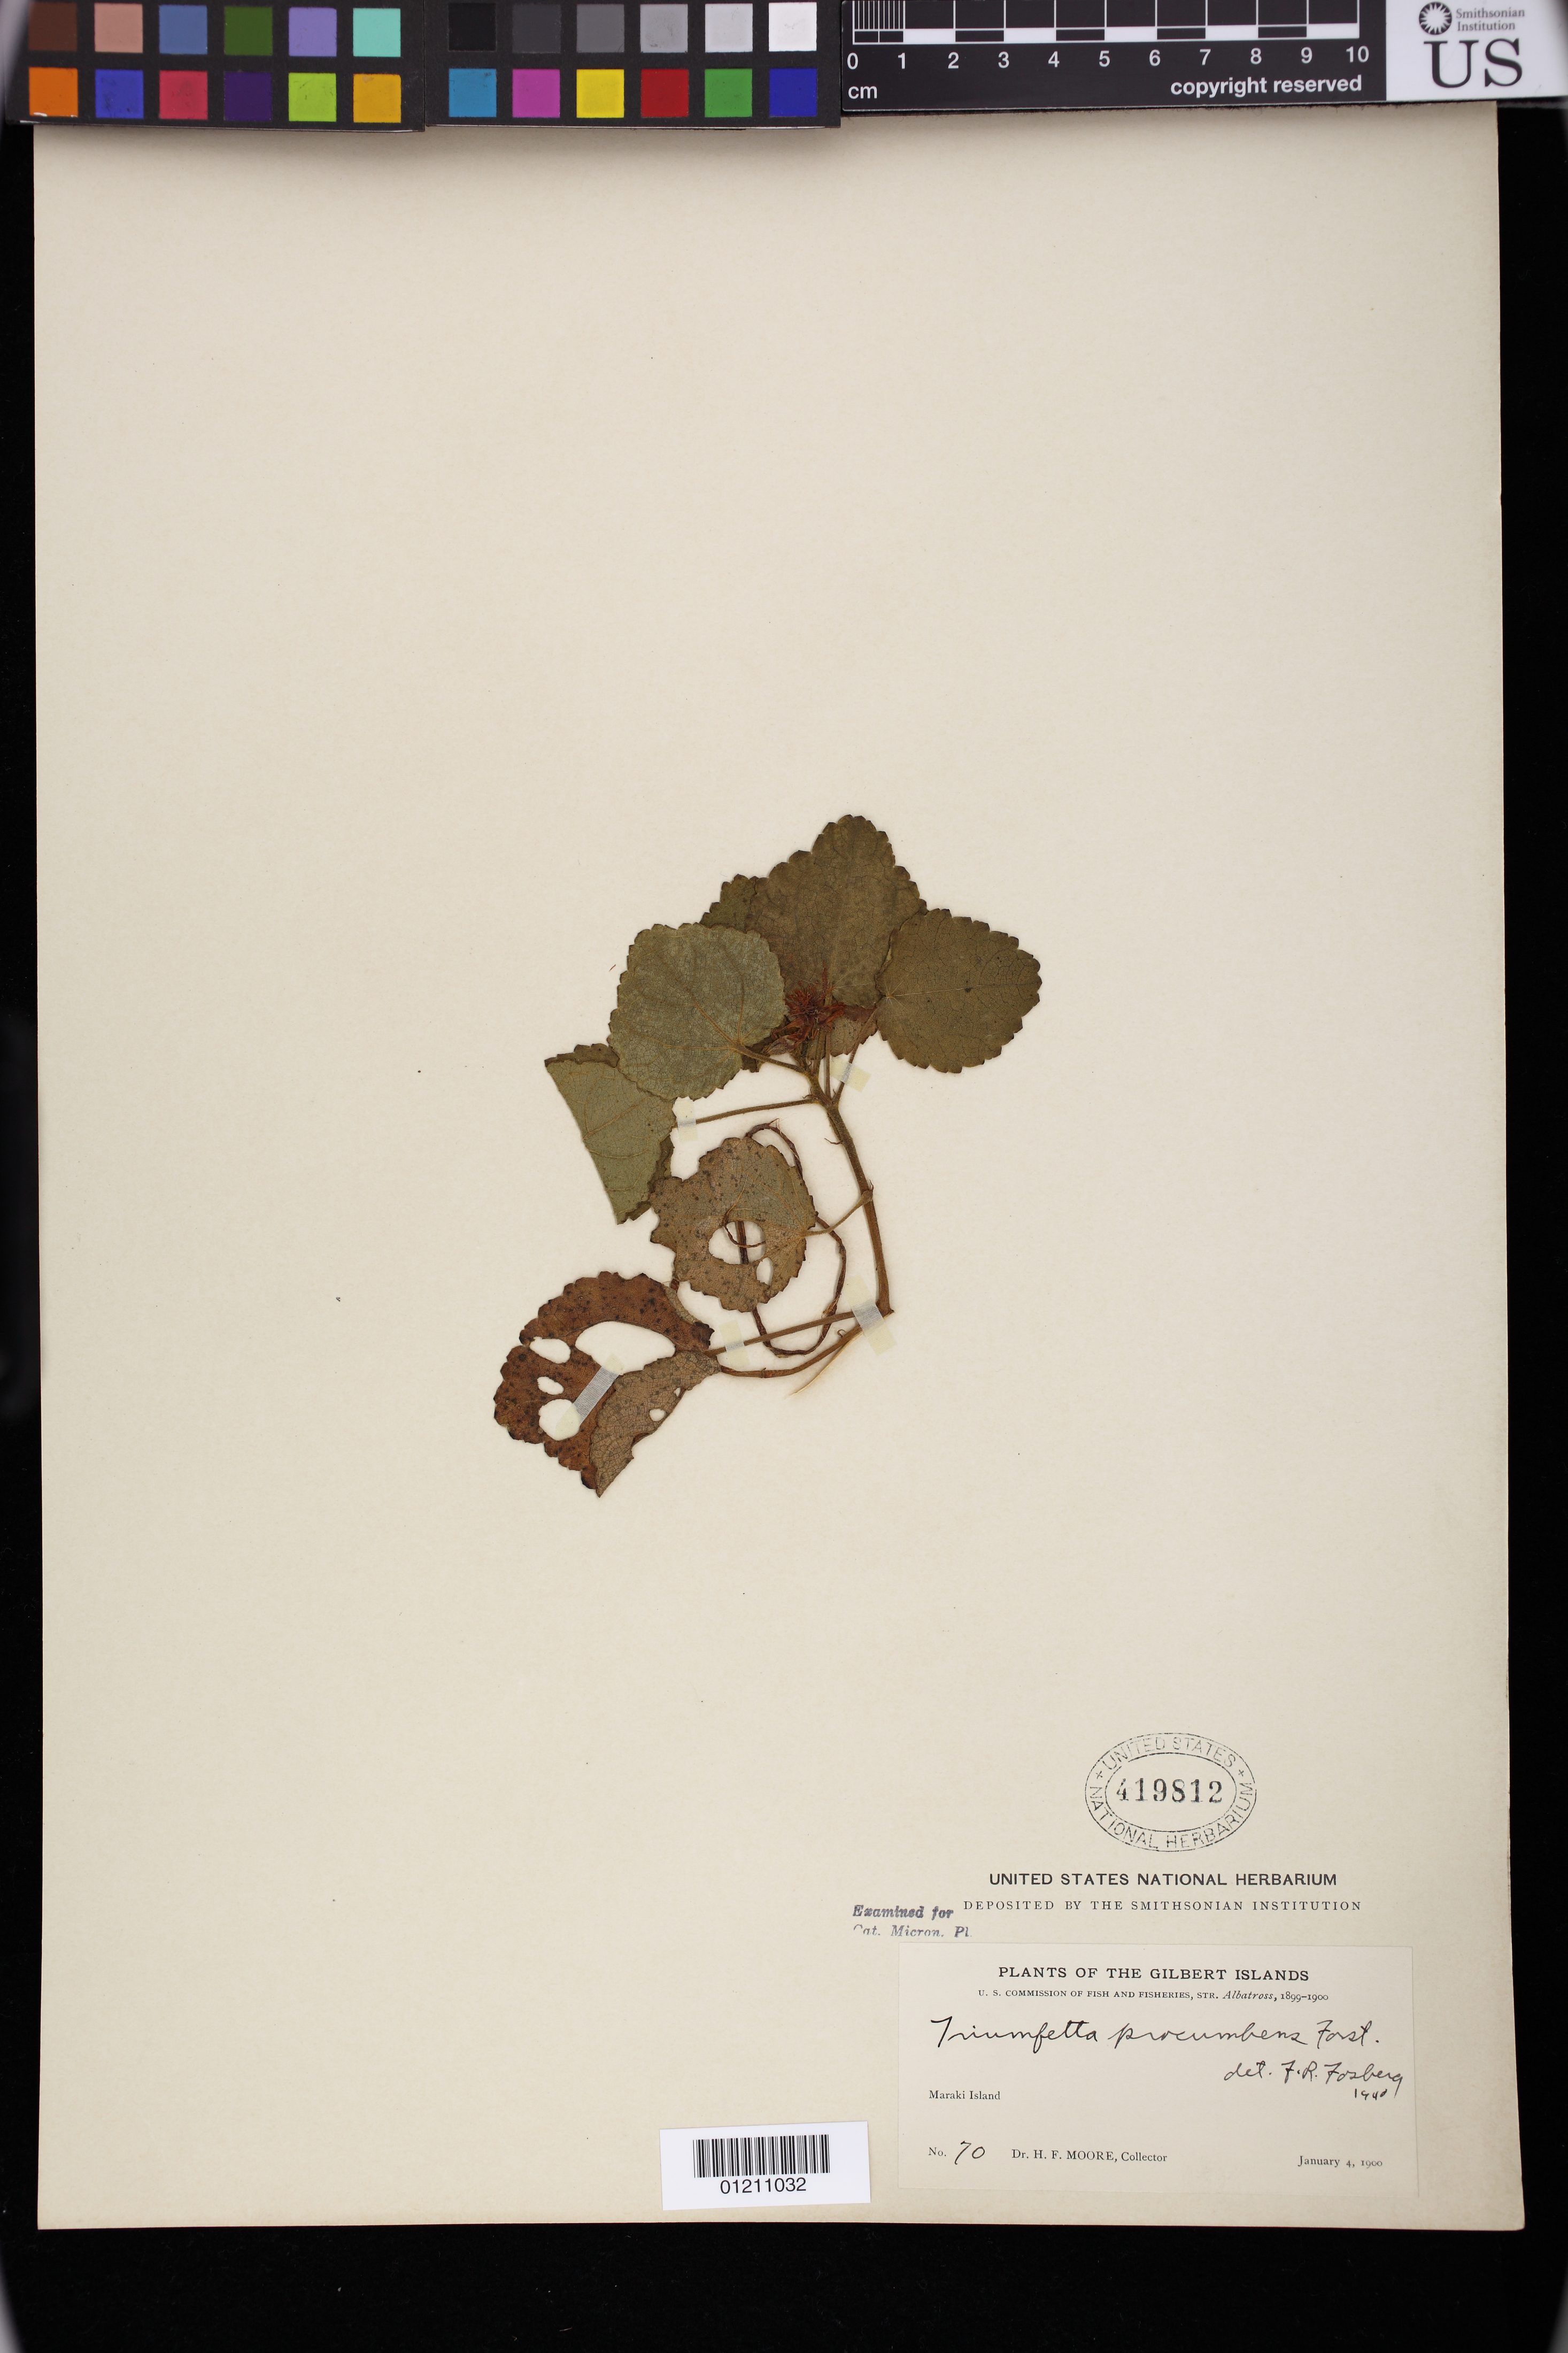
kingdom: Plantae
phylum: Tracheophyta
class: Magnoliopsida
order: Malvales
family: Malvaceae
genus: Triumfetta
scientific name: Triumfetta procumbens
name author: G. Forst.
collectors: H. F. Moore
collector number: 70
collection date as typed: Mar 1900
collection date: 1900-03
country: Kiribati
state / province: Gilbert Islands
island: Marakei Atoll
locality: Gilbert Islands: Maraki Islet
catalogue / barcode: US 419812